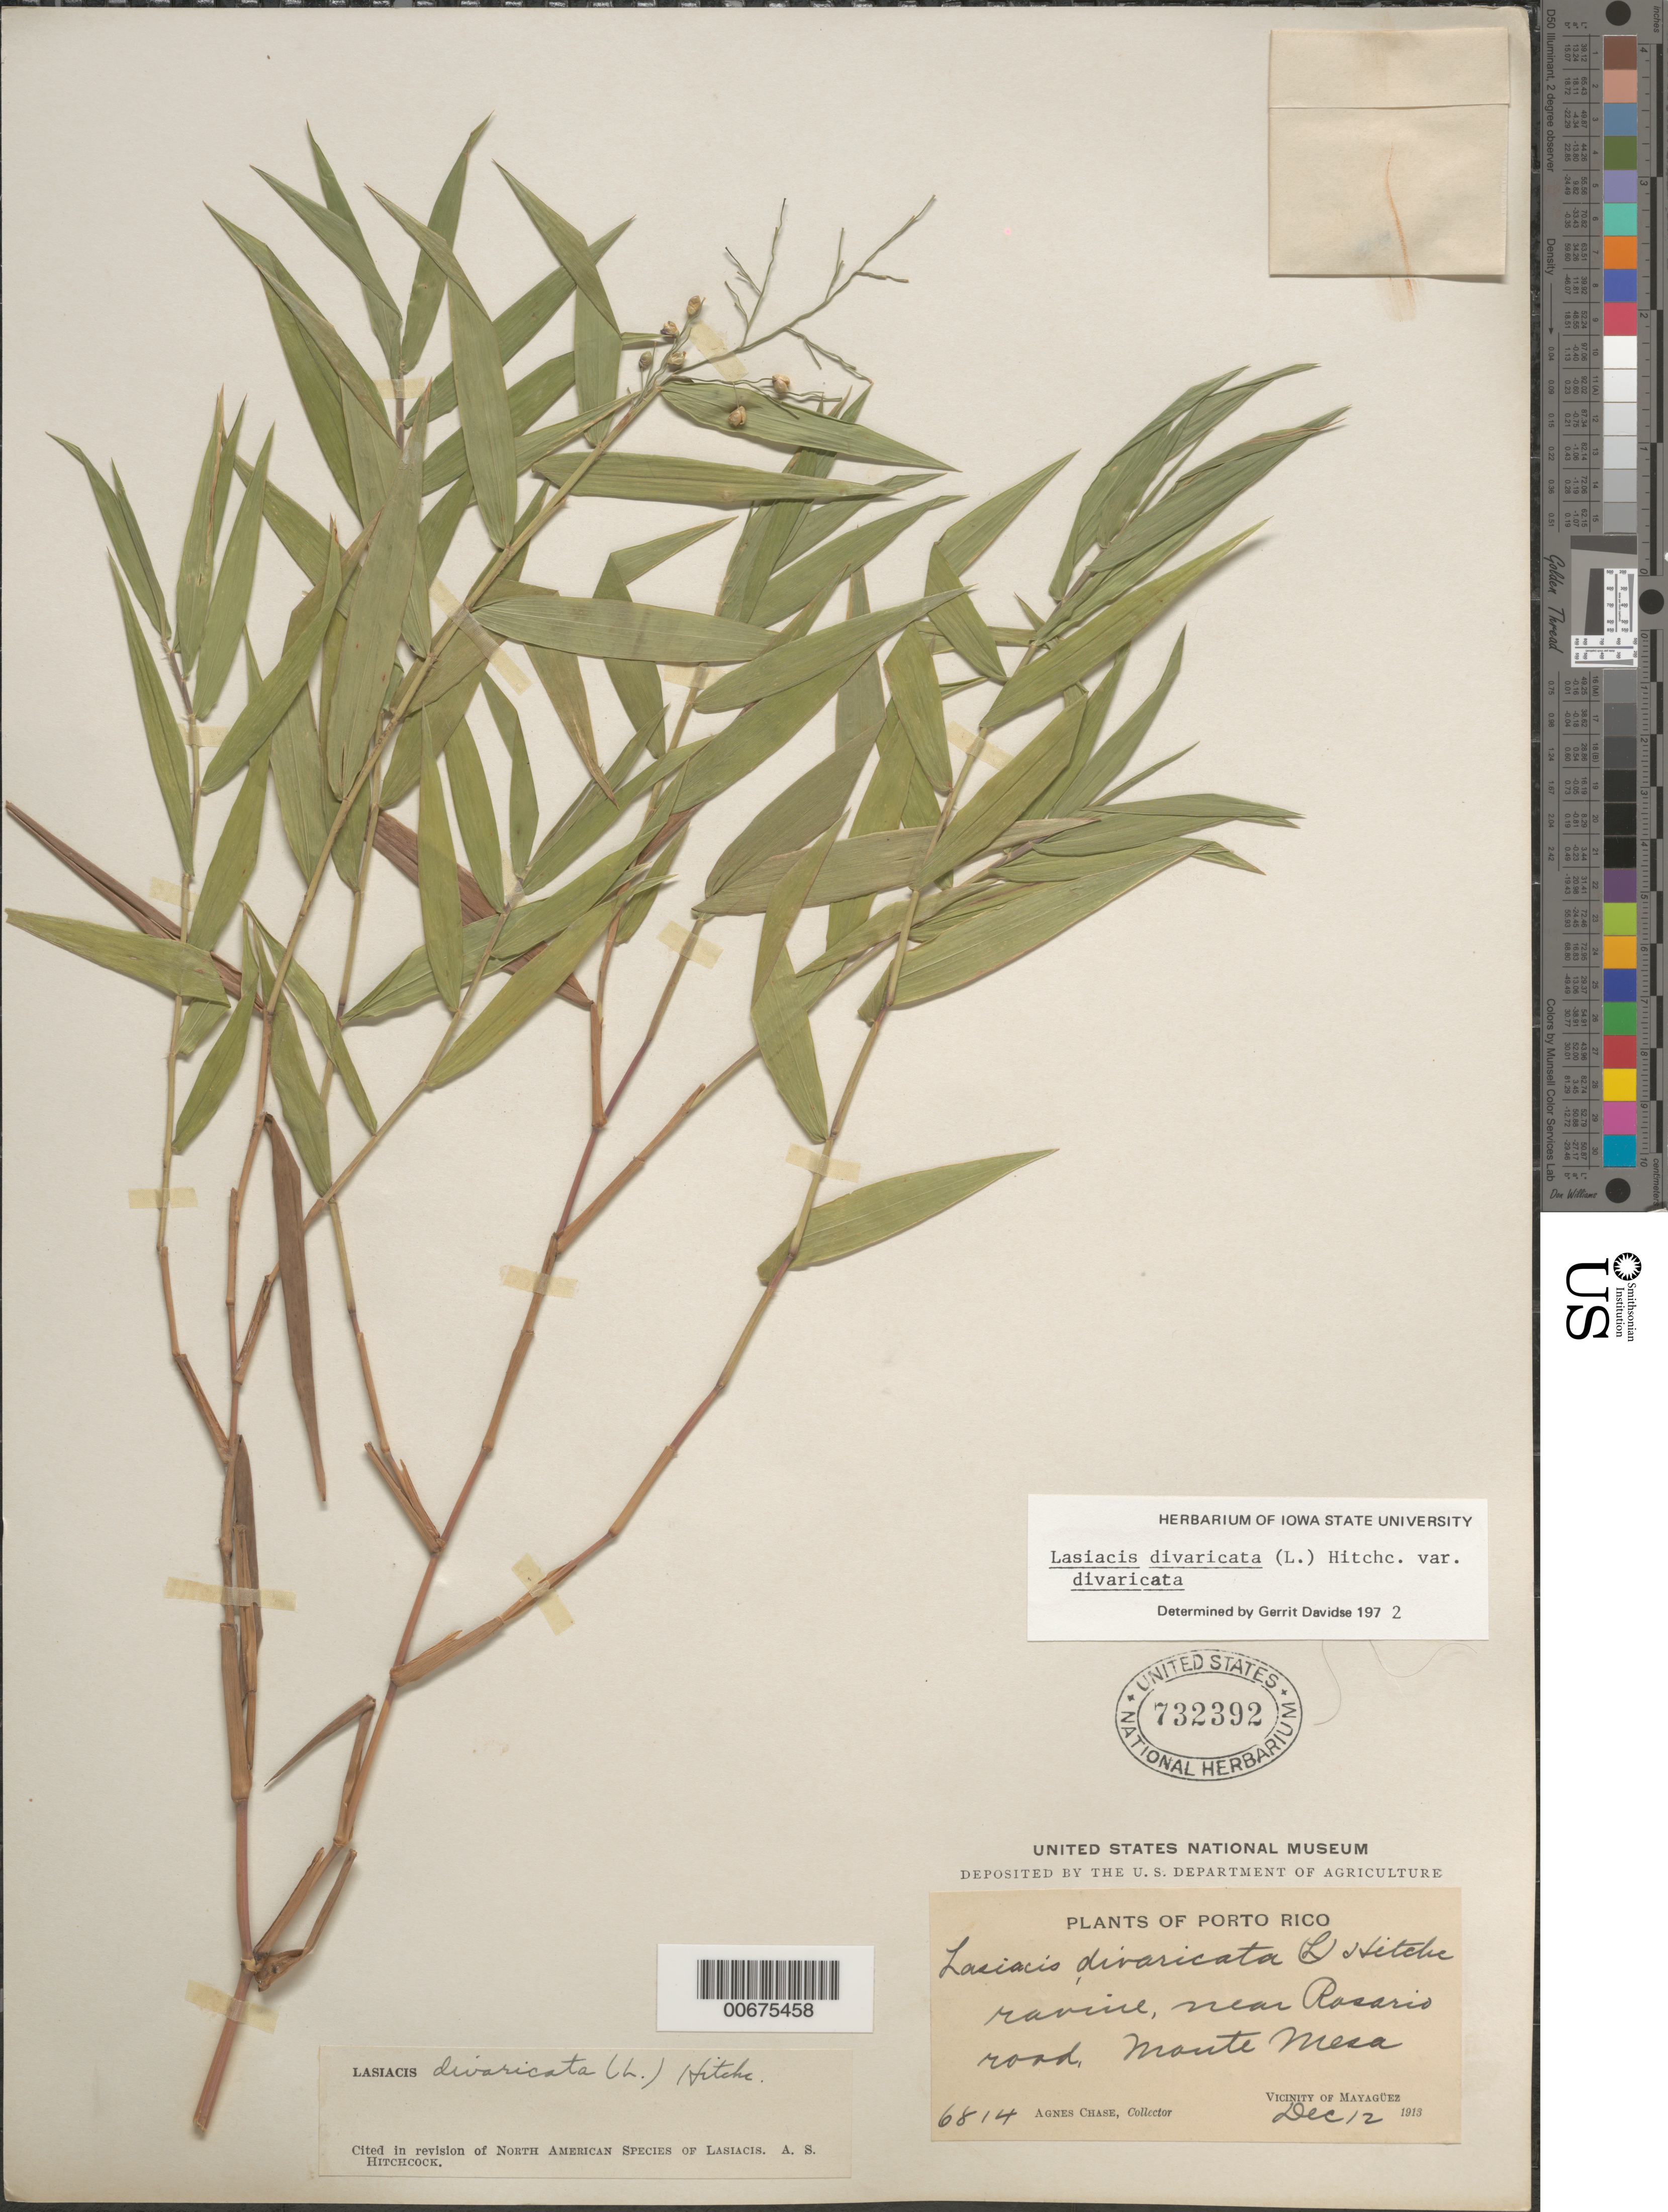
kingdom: Plantae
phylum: Tracheophyta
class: Liliopsida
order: Poales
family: Poaceae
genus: Lasiacis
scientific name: Lasiacis divaricata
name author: (L.) Hitchc.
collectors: A. Chase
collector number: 6814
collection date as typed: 12 Dec 1913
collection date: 1913-12-12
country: Puerto Rico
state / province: Mayagüez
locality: Monte Mesa, vicinity of Mayaguez.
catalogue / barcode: US 732392